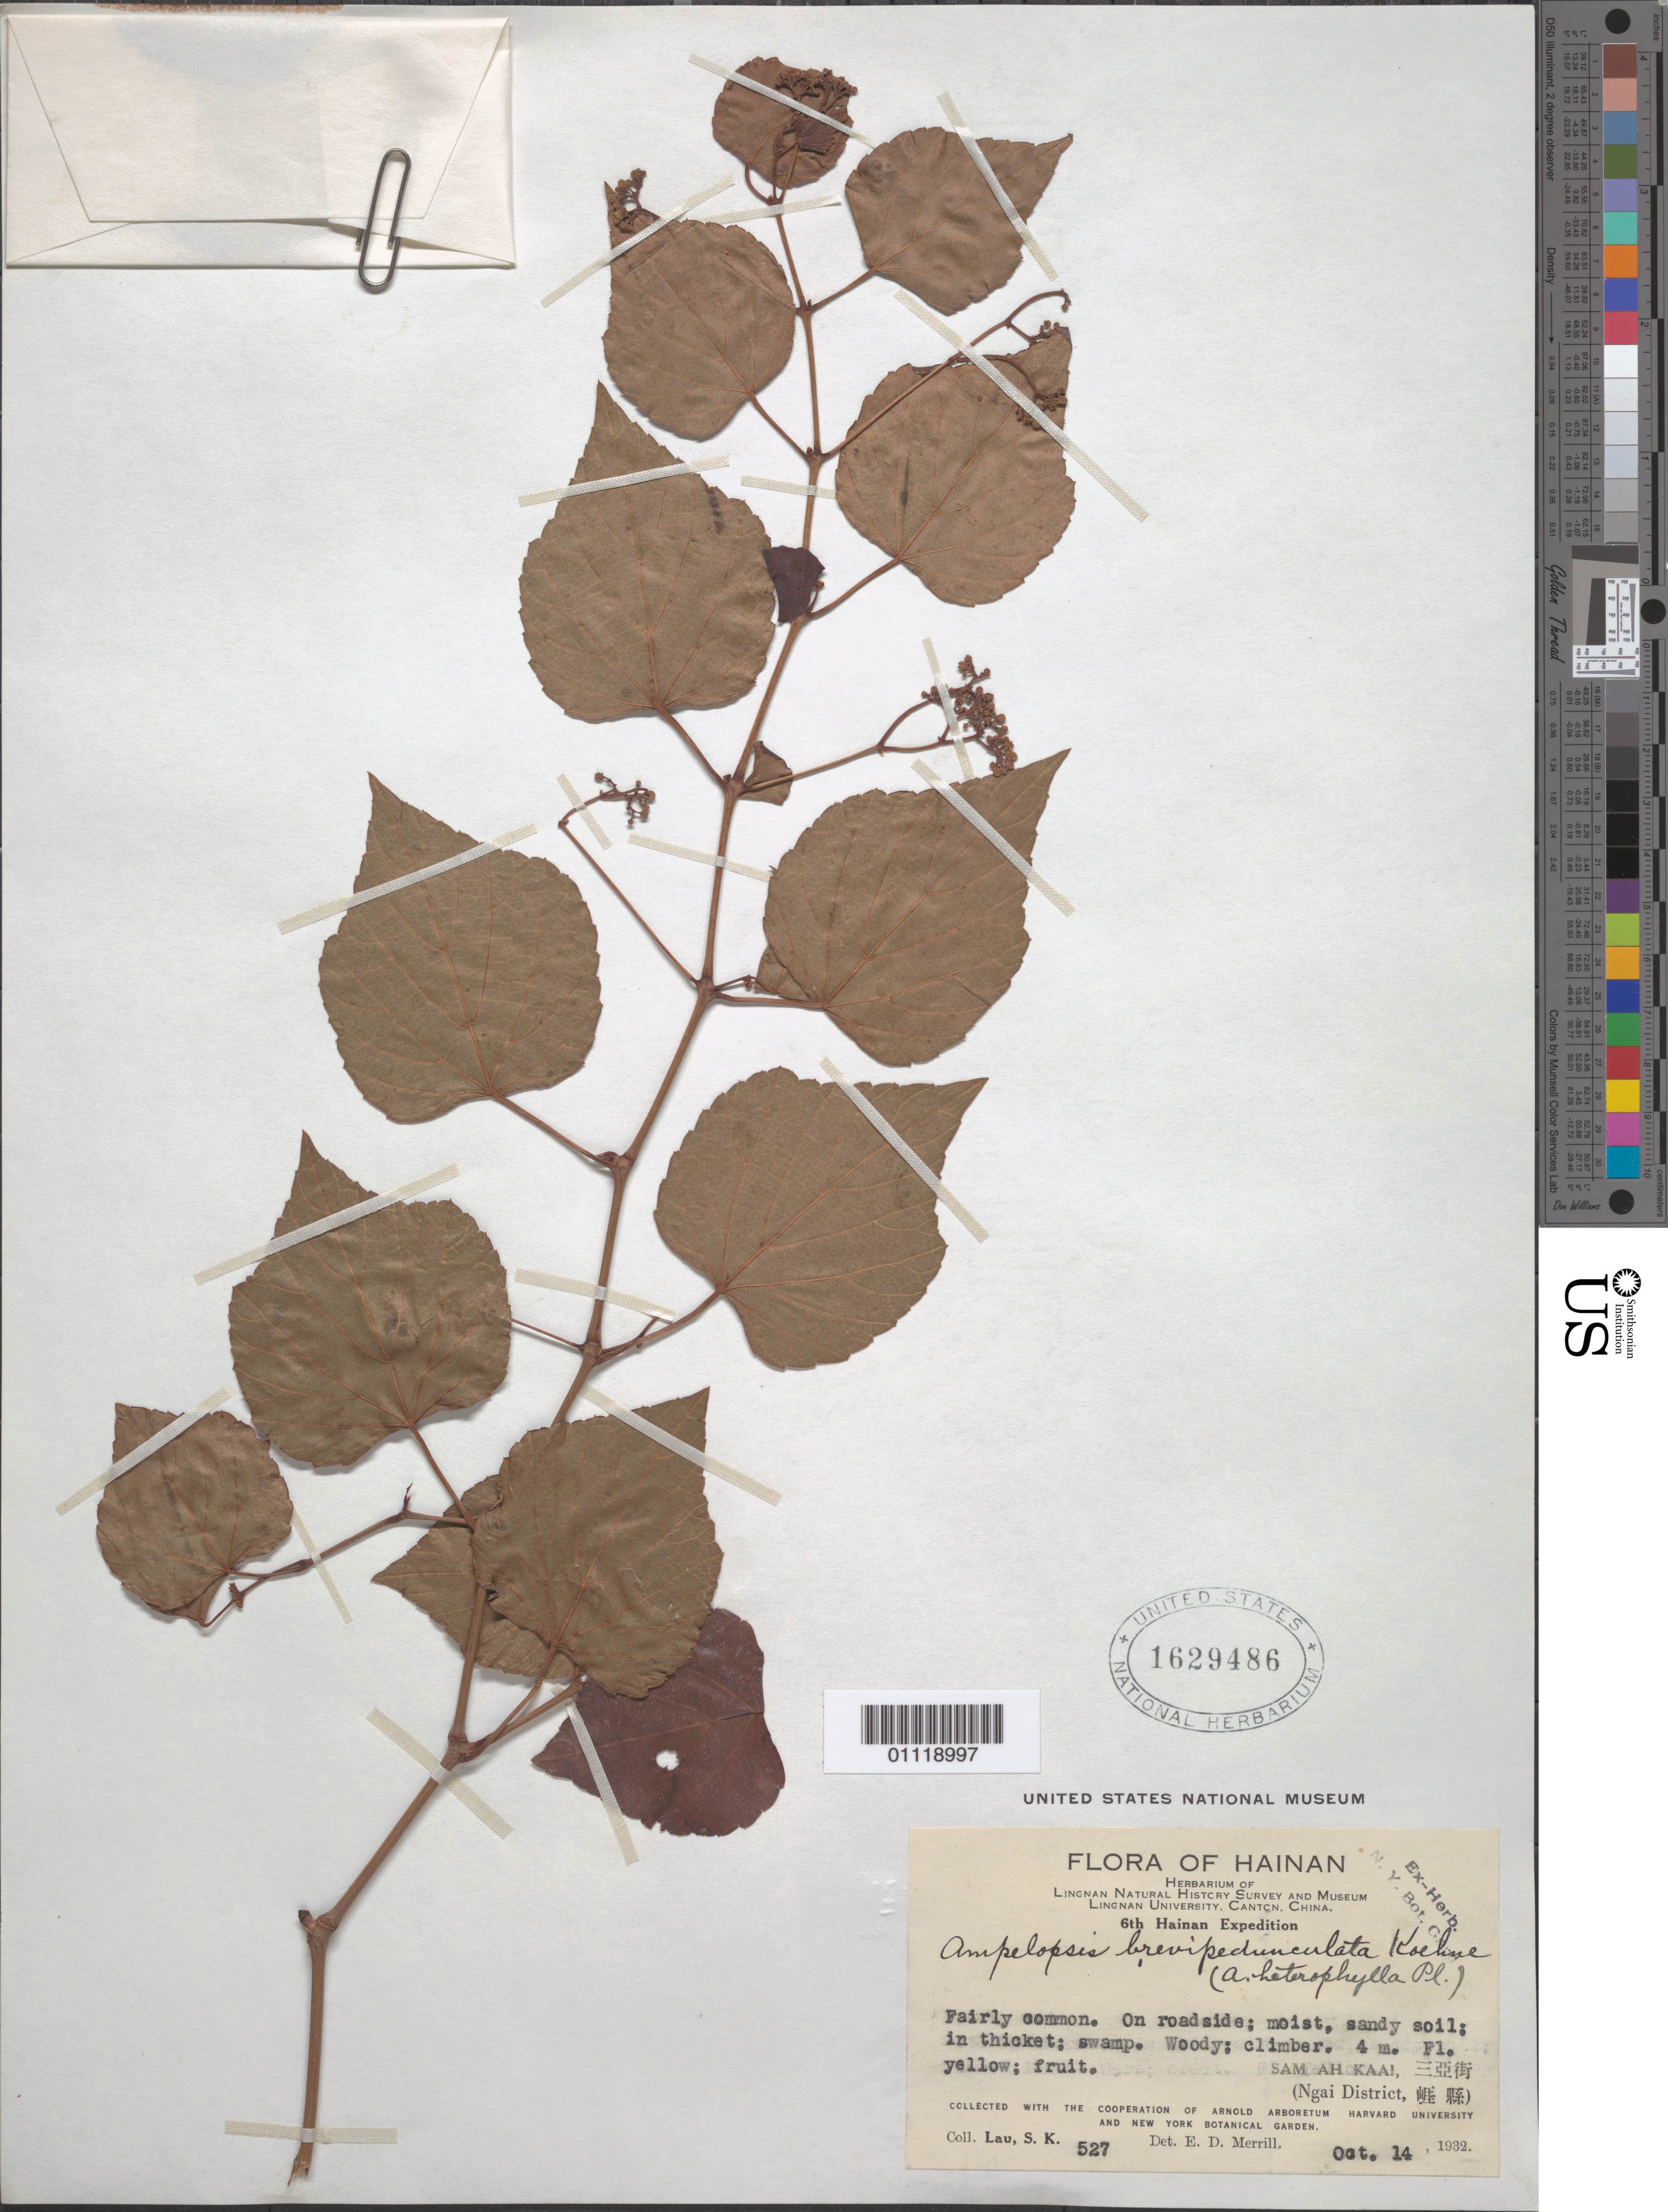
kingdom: Plantae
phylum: Tracheophyta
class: Magnoliopsida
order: Vitales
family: Vitaceae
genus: Ampelopsis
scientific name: Ampelopsis brevipedunculata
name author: (Maxim.) Trautv.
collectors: S. K. Lau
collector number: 527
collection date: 1932-10-14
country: China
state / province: Hainan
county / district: Ngai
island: Hainan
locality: Sam Ah Kaal.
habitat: On roadside; moist, sandy soil; in thicket. Woody, climber.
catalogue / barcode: US 1629486